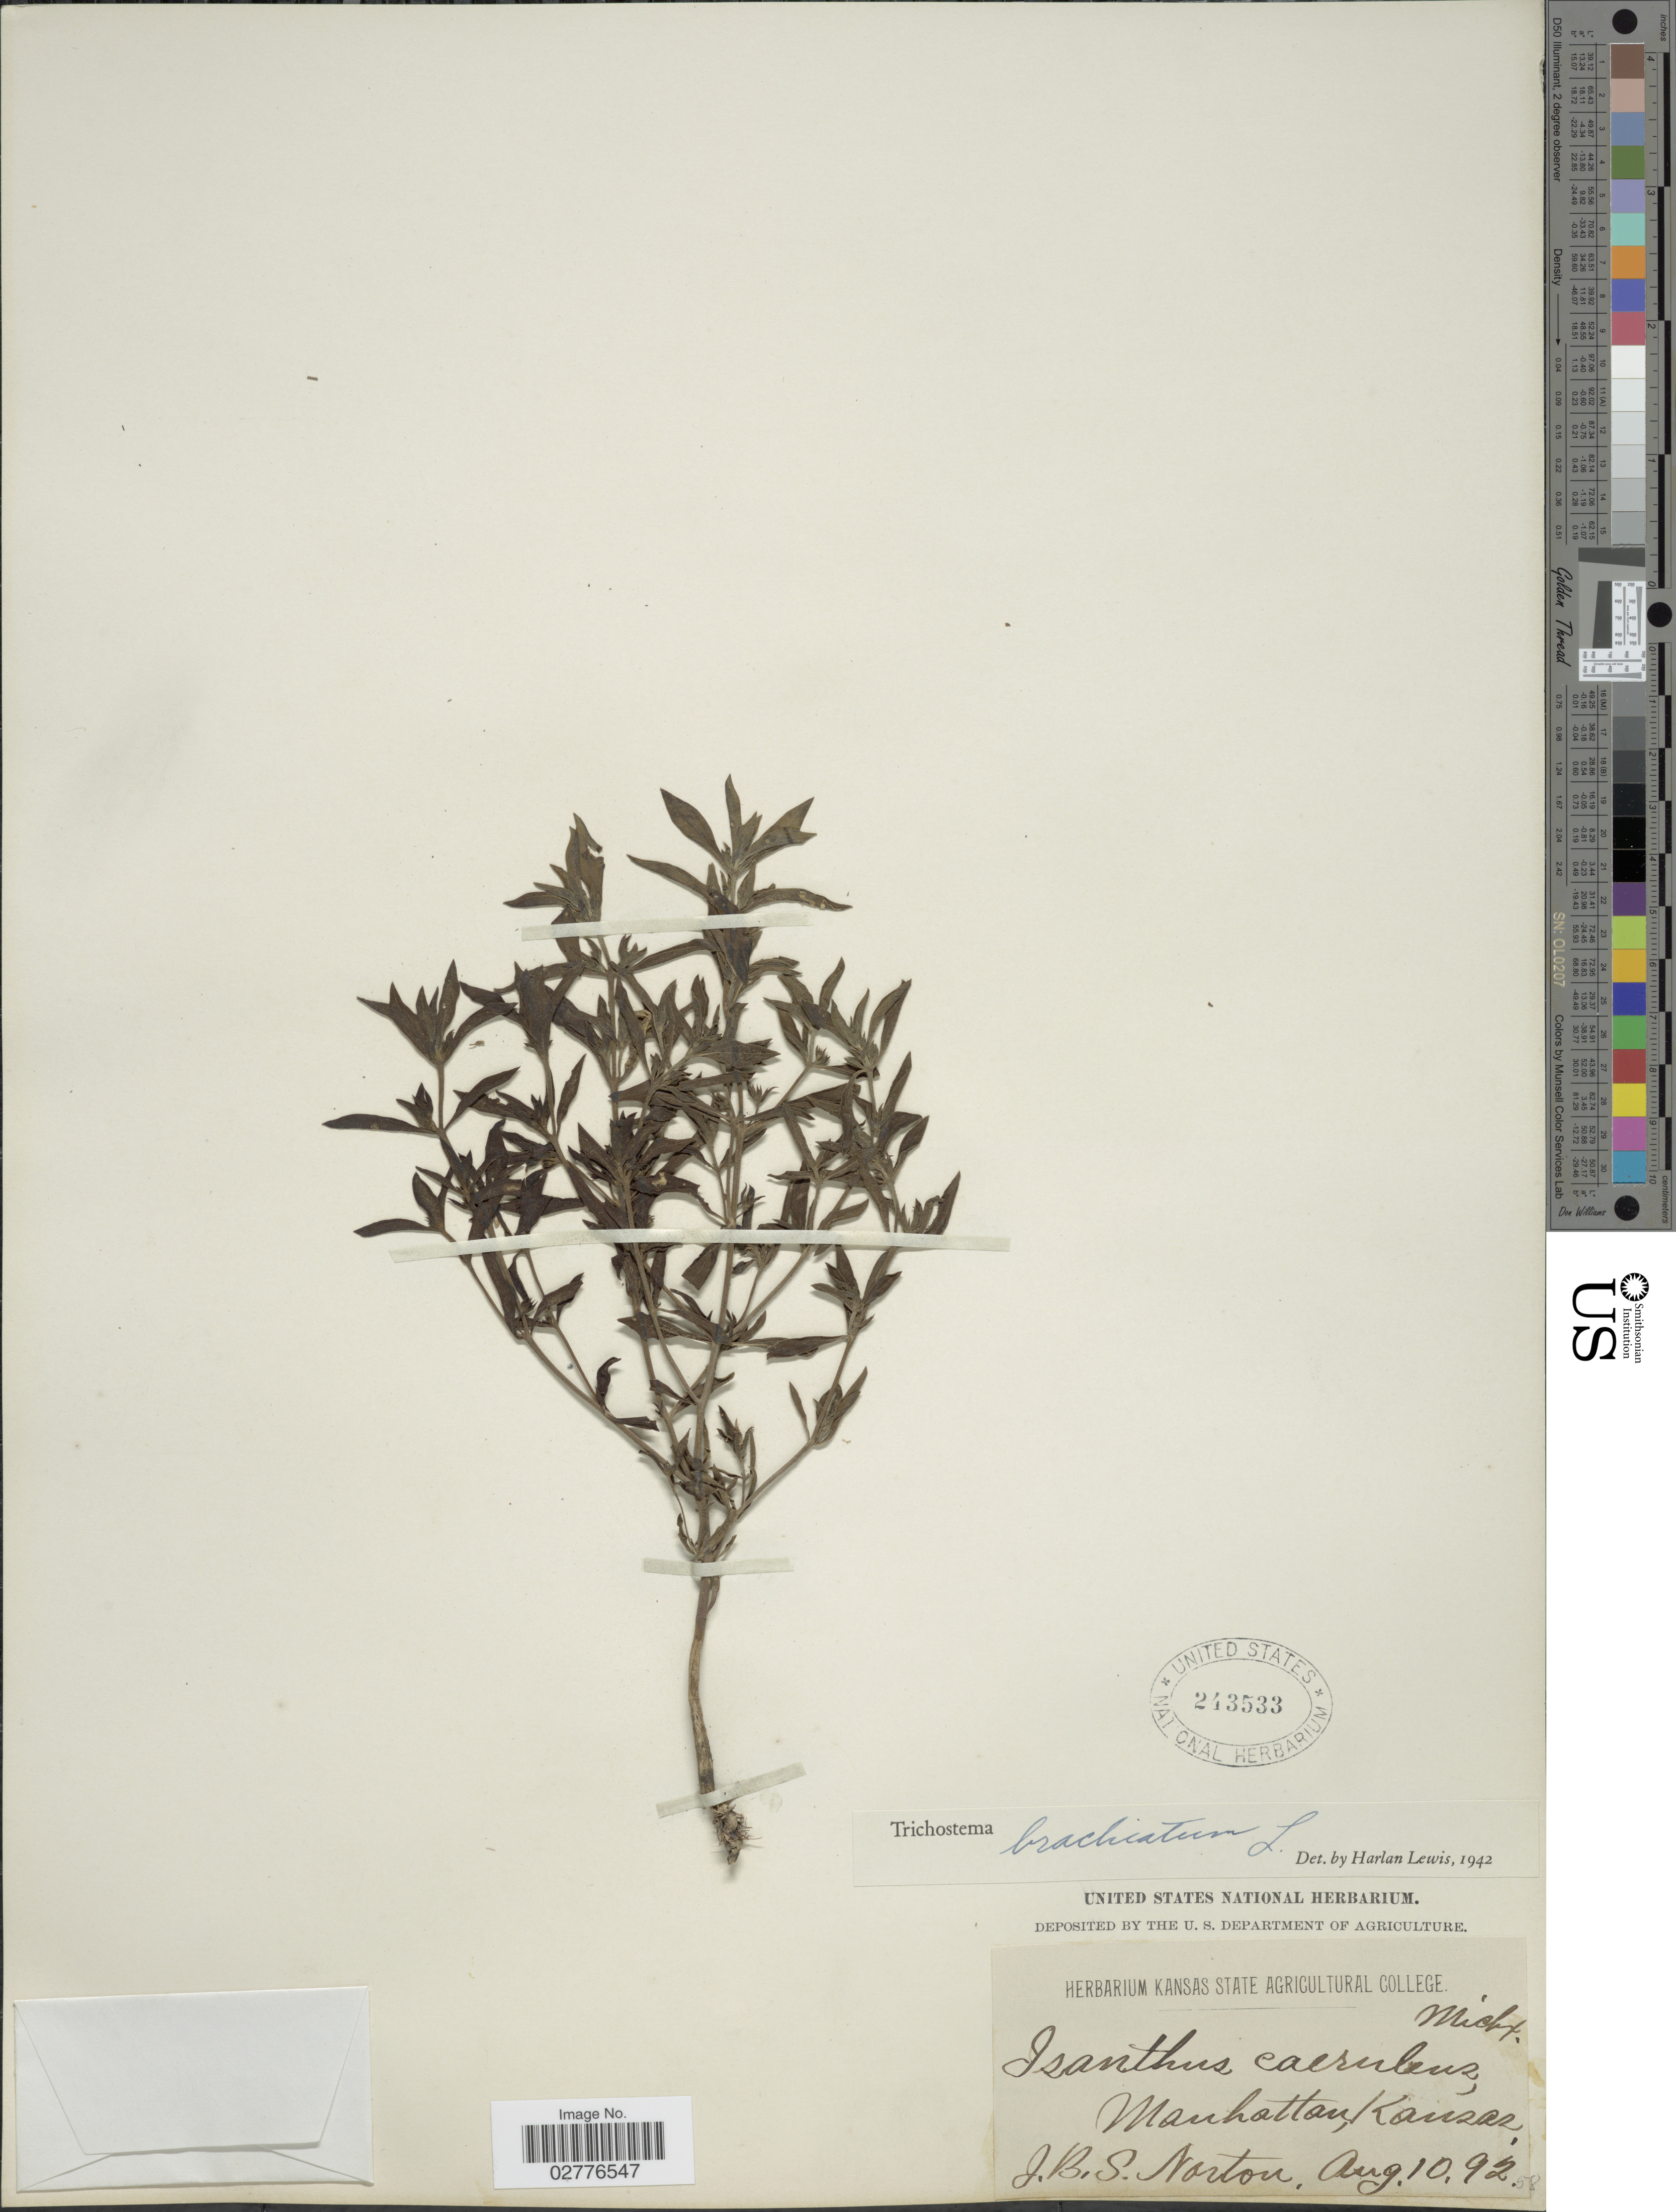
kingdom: Plantae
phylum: Tracheophyta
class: Magnoliopsida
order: Lamiales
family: Lamiaceae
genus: Trichostema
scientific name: Trichostema brachiatum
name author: L.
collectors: J. B. S. Norton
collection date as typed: Transcribed d/m/y: 10/8/92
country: United States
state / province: Kansas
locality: Manhattan.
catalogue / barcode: US 243533